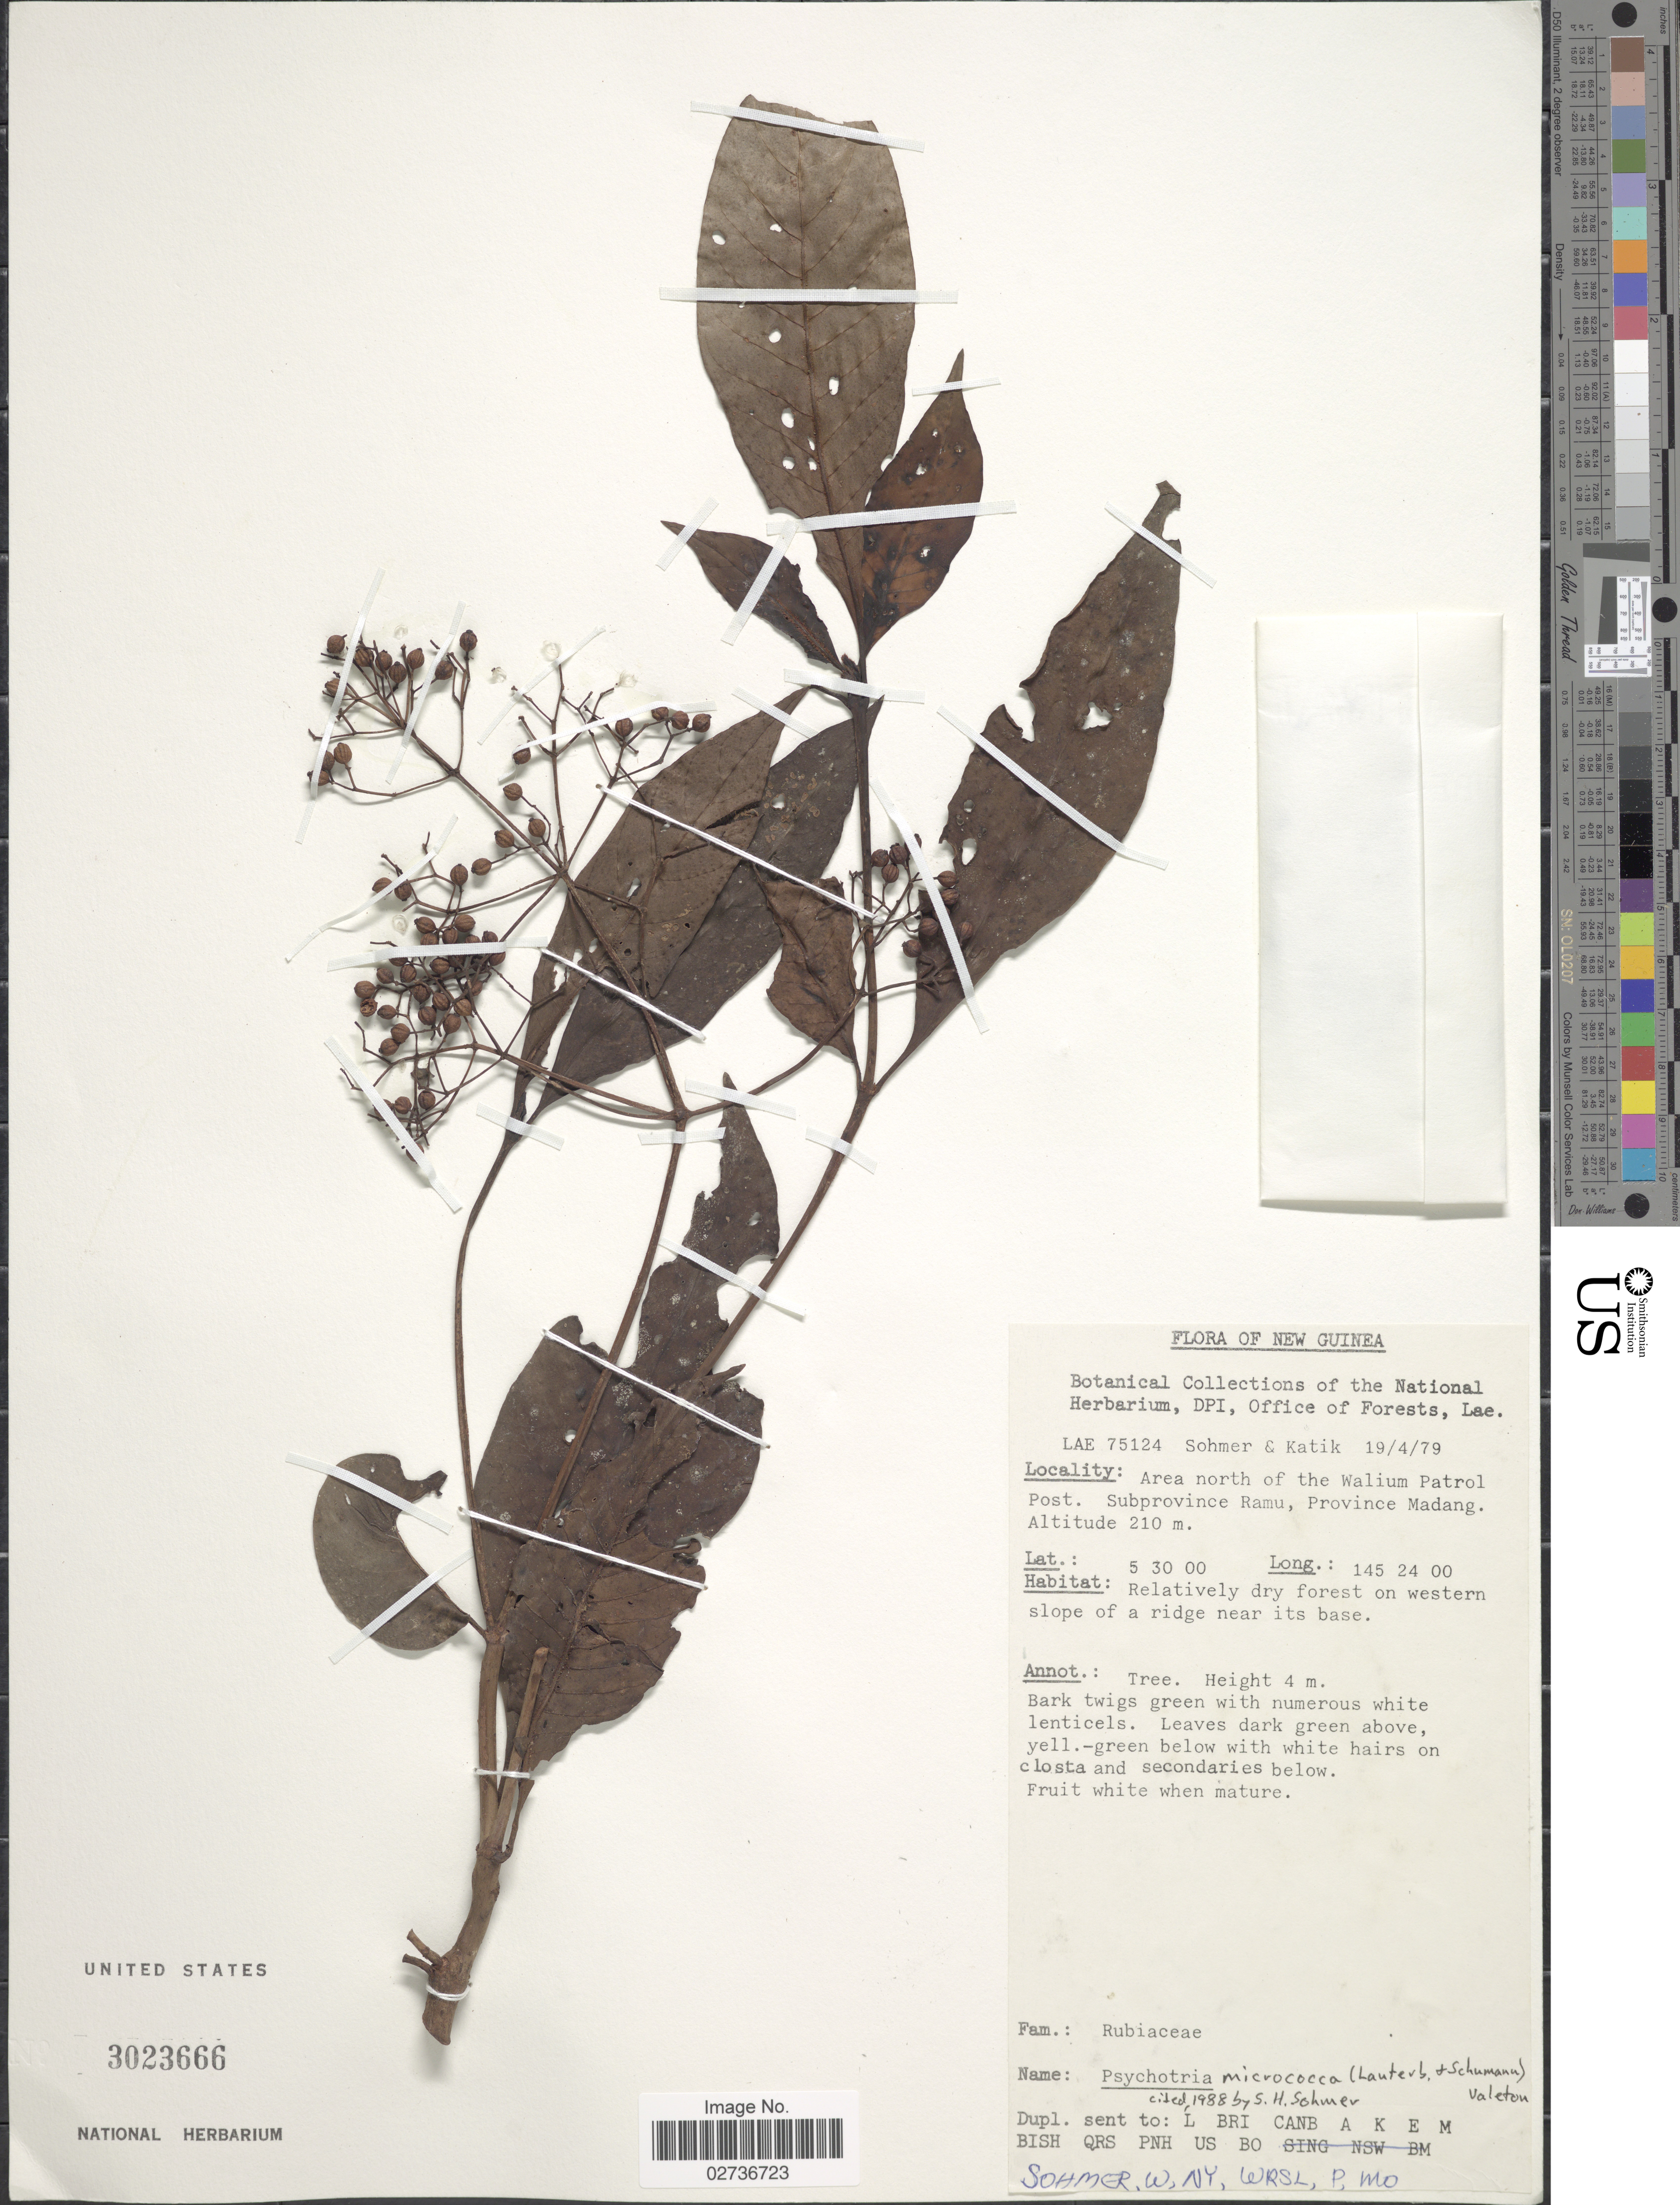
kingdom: Plantae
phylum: Tracheophyta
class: Magnoliopsida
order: Gentianales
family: Rubiaceae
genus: Psychotria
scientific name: Psychotria micrococca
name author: (Lauterb. & Shumann) Valeton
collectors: S. H. Sohmer & Katik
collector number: LAE75124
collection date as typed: Transcribed d/m/y: 19/4/79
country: Papua New Guinea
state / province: Madang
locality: New Guinea. Area north of the Walium Patrol Post. Subprovince Ramu, Province Madang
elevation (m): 210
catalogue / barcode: US 3023666